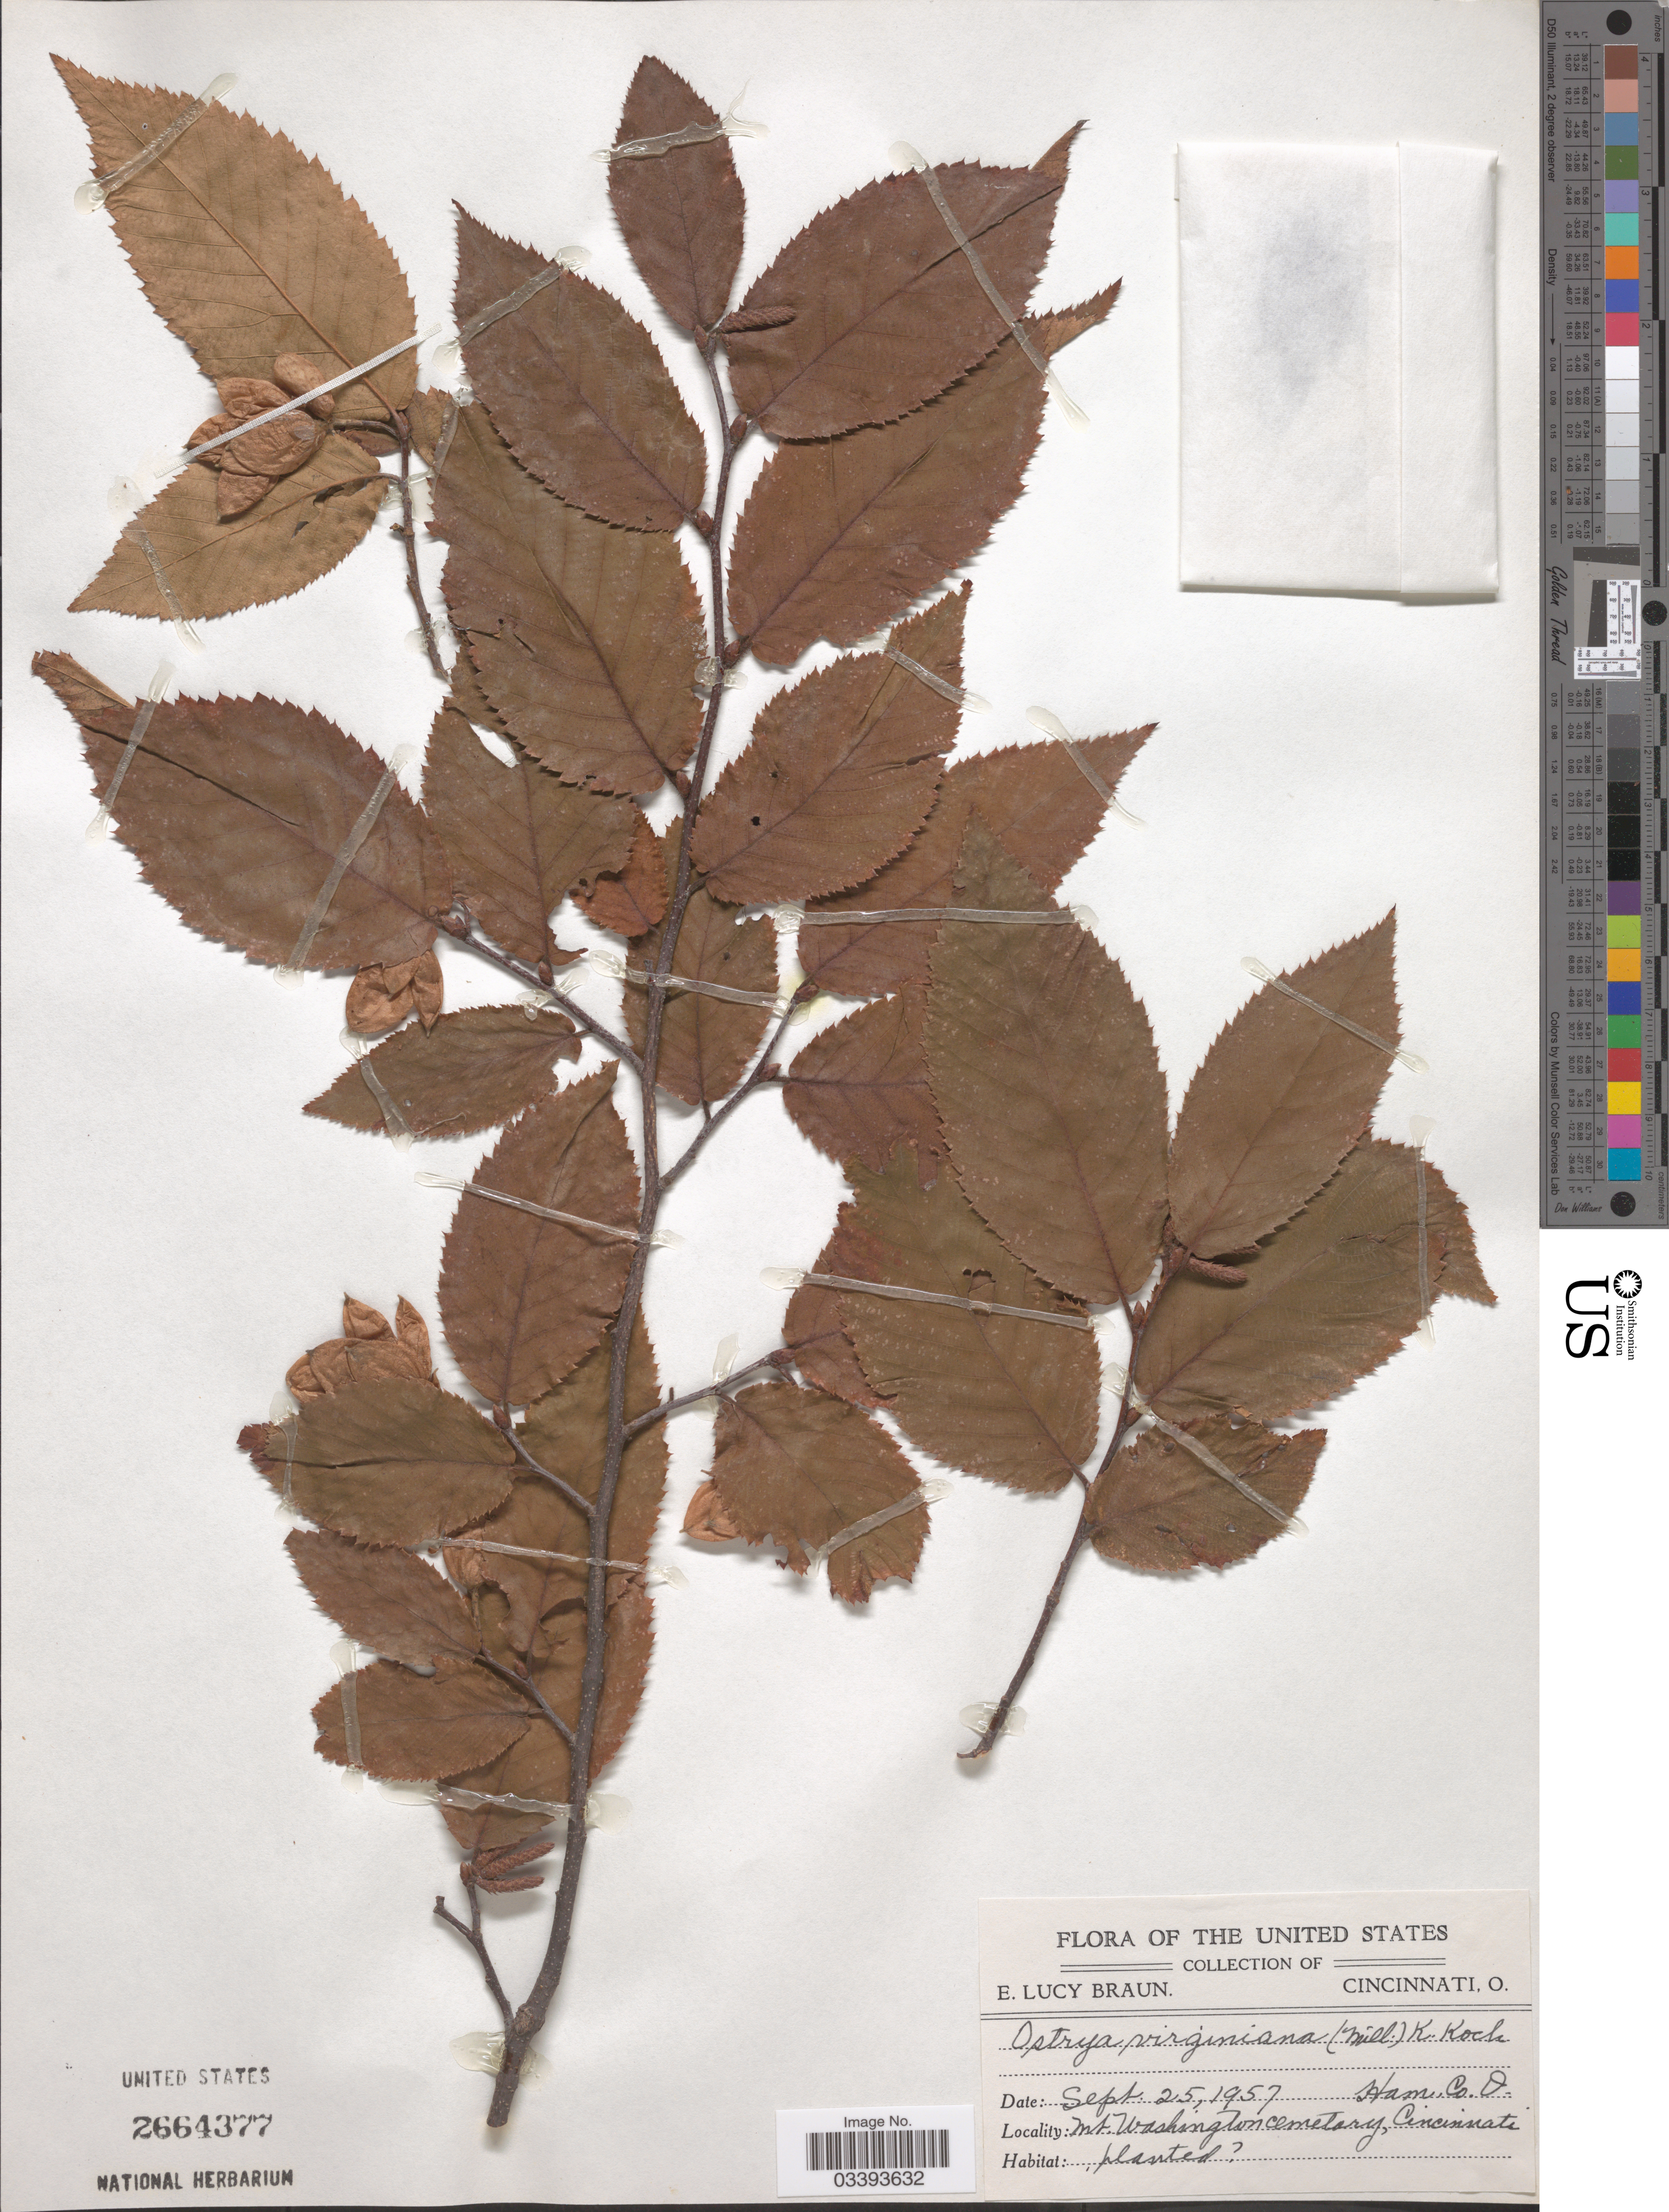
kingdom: Plantae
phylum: Tracheophyta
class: Magnoliopsida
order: Fagales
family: Betulaceae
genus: Ostrya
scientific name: Ostrya virginiana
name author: (Mill.) K. Koch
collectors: E. L. Braun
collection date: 1957-09-25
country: United States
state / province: Ohio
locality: Ham. Co. O. Mt. Washington cemetary, Cincinnati.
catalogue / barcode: US 2664377